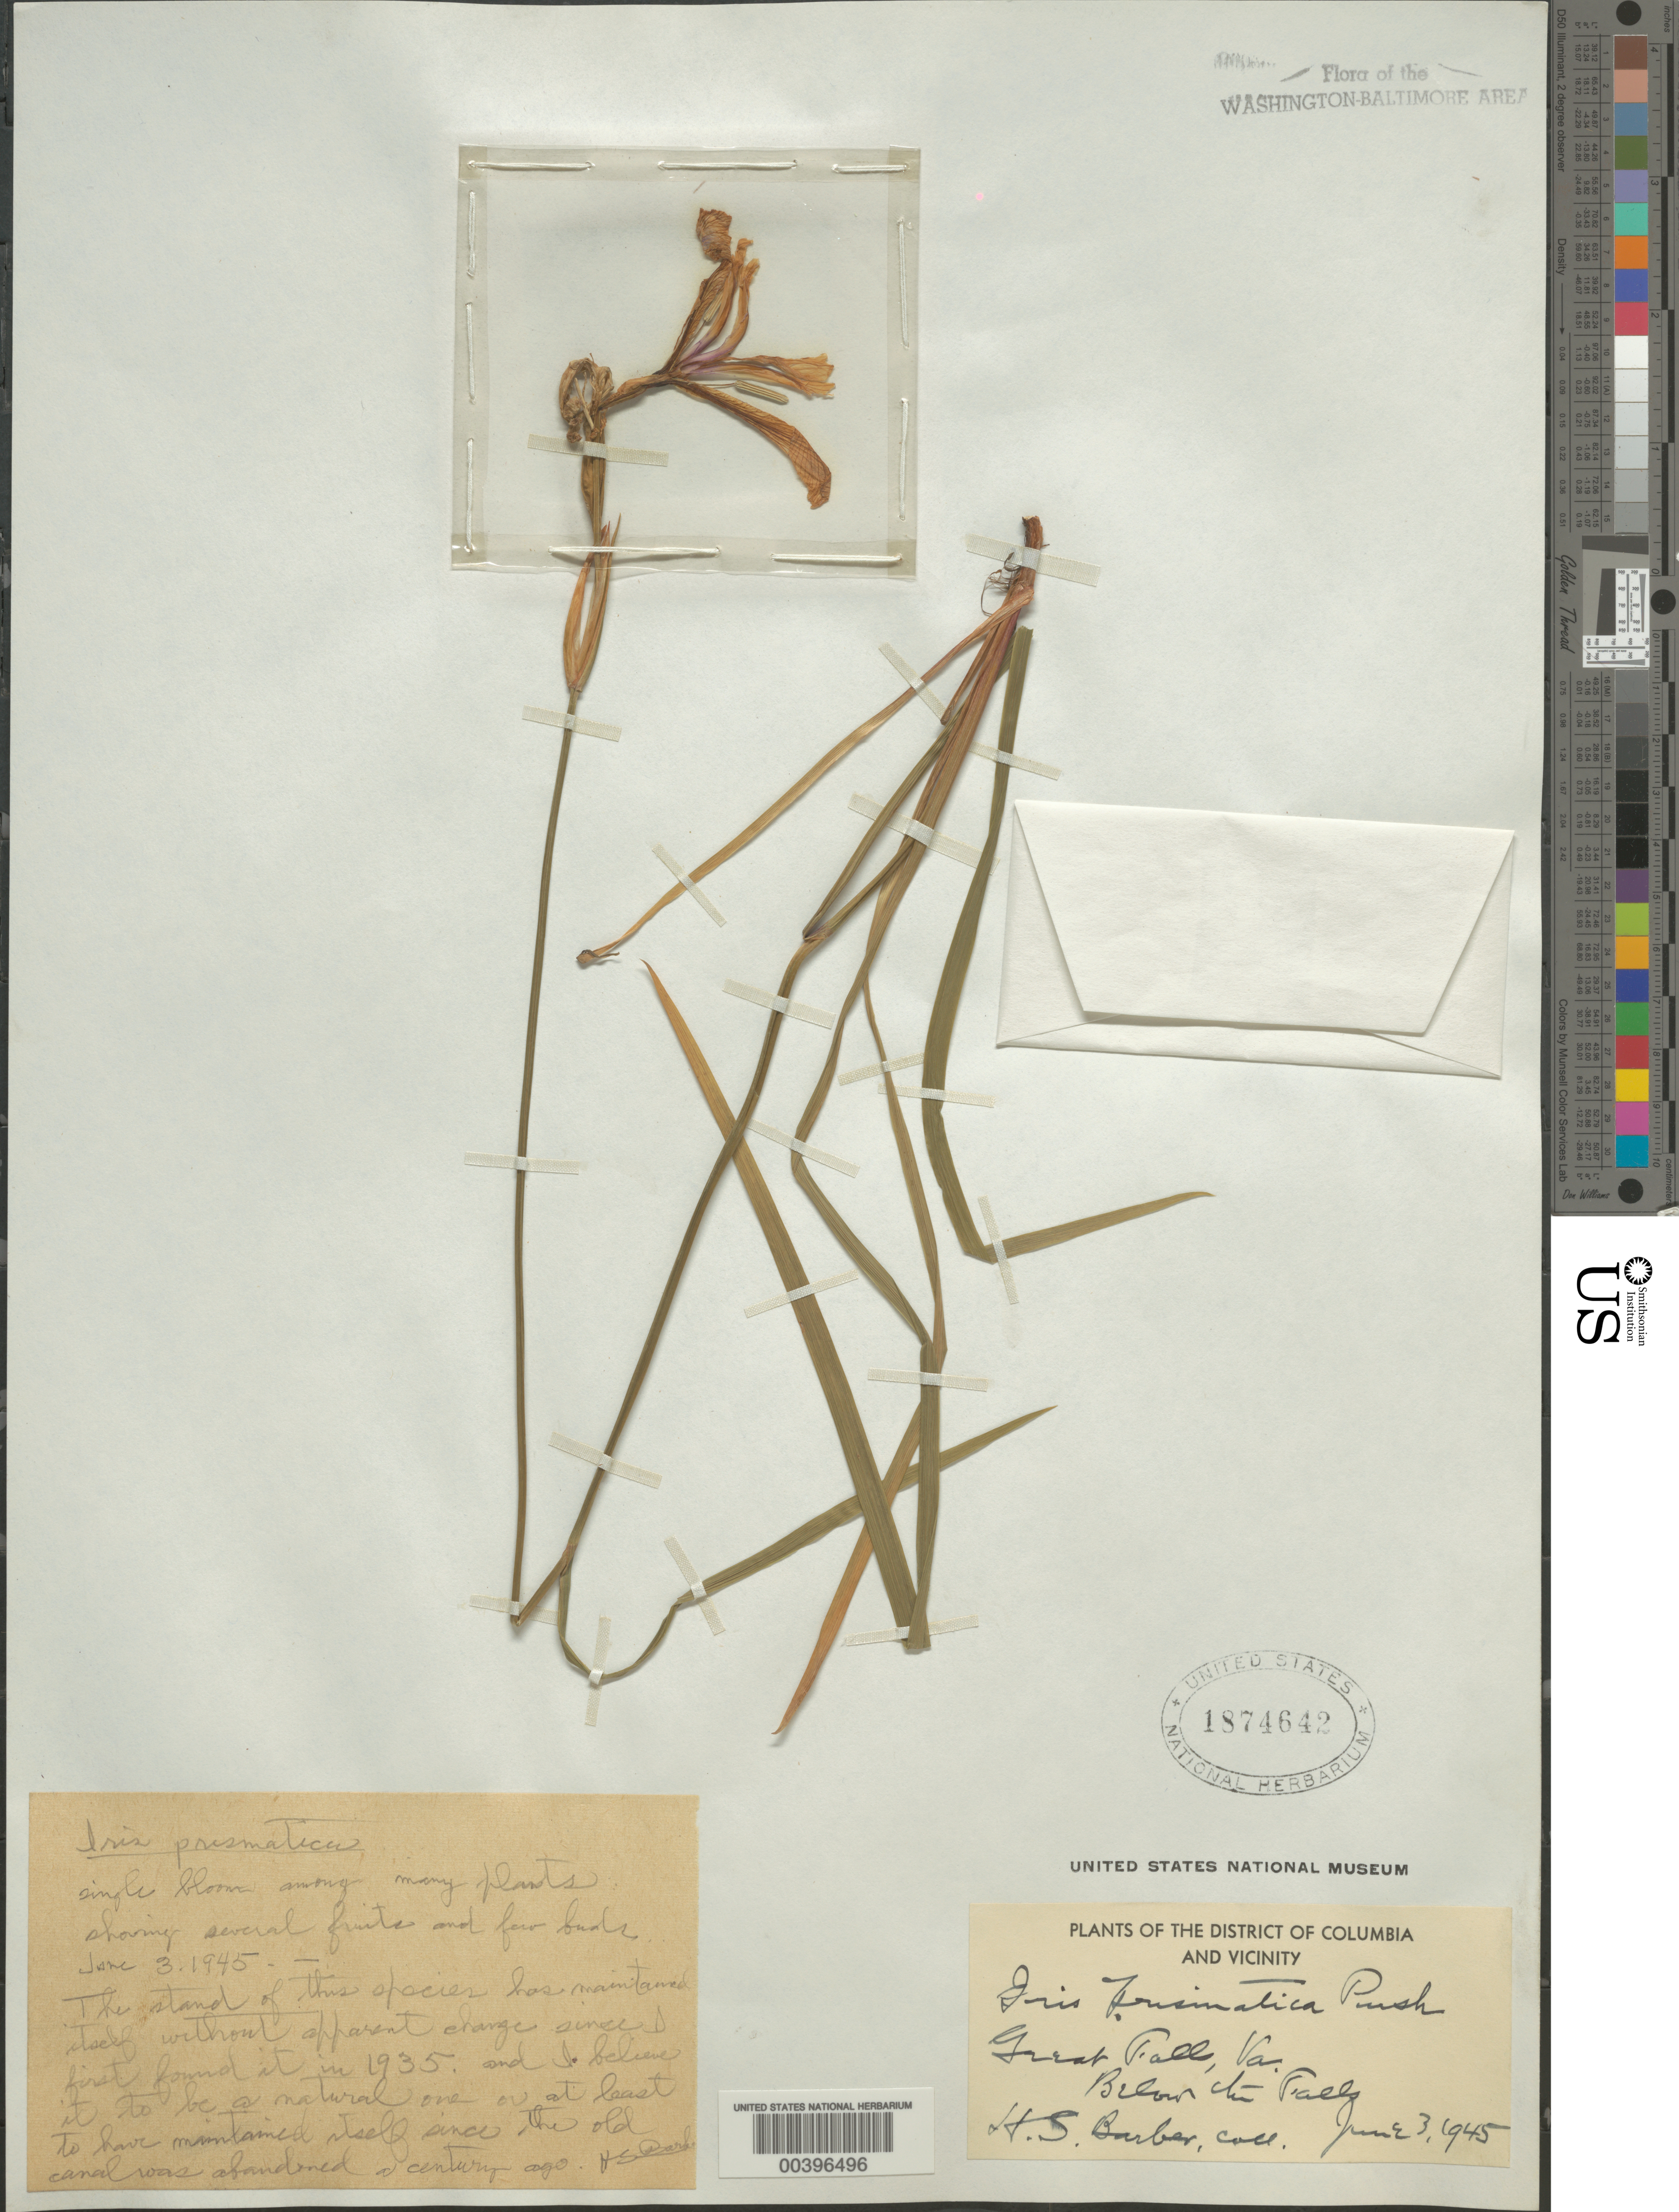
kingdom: Plantae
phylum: Tracheophyta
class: Liliopsida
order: Asparagales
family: Iridaceae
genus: Iris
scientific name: Iris prismatica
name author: Pursh ex Ker Gawl.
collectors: H. Barber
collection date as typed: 03 Jun 1945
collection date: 1945-06-03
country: United States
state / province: Virginia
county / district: Fairfax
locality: Great Falls C. and O. Canal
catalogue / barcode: US 1874642